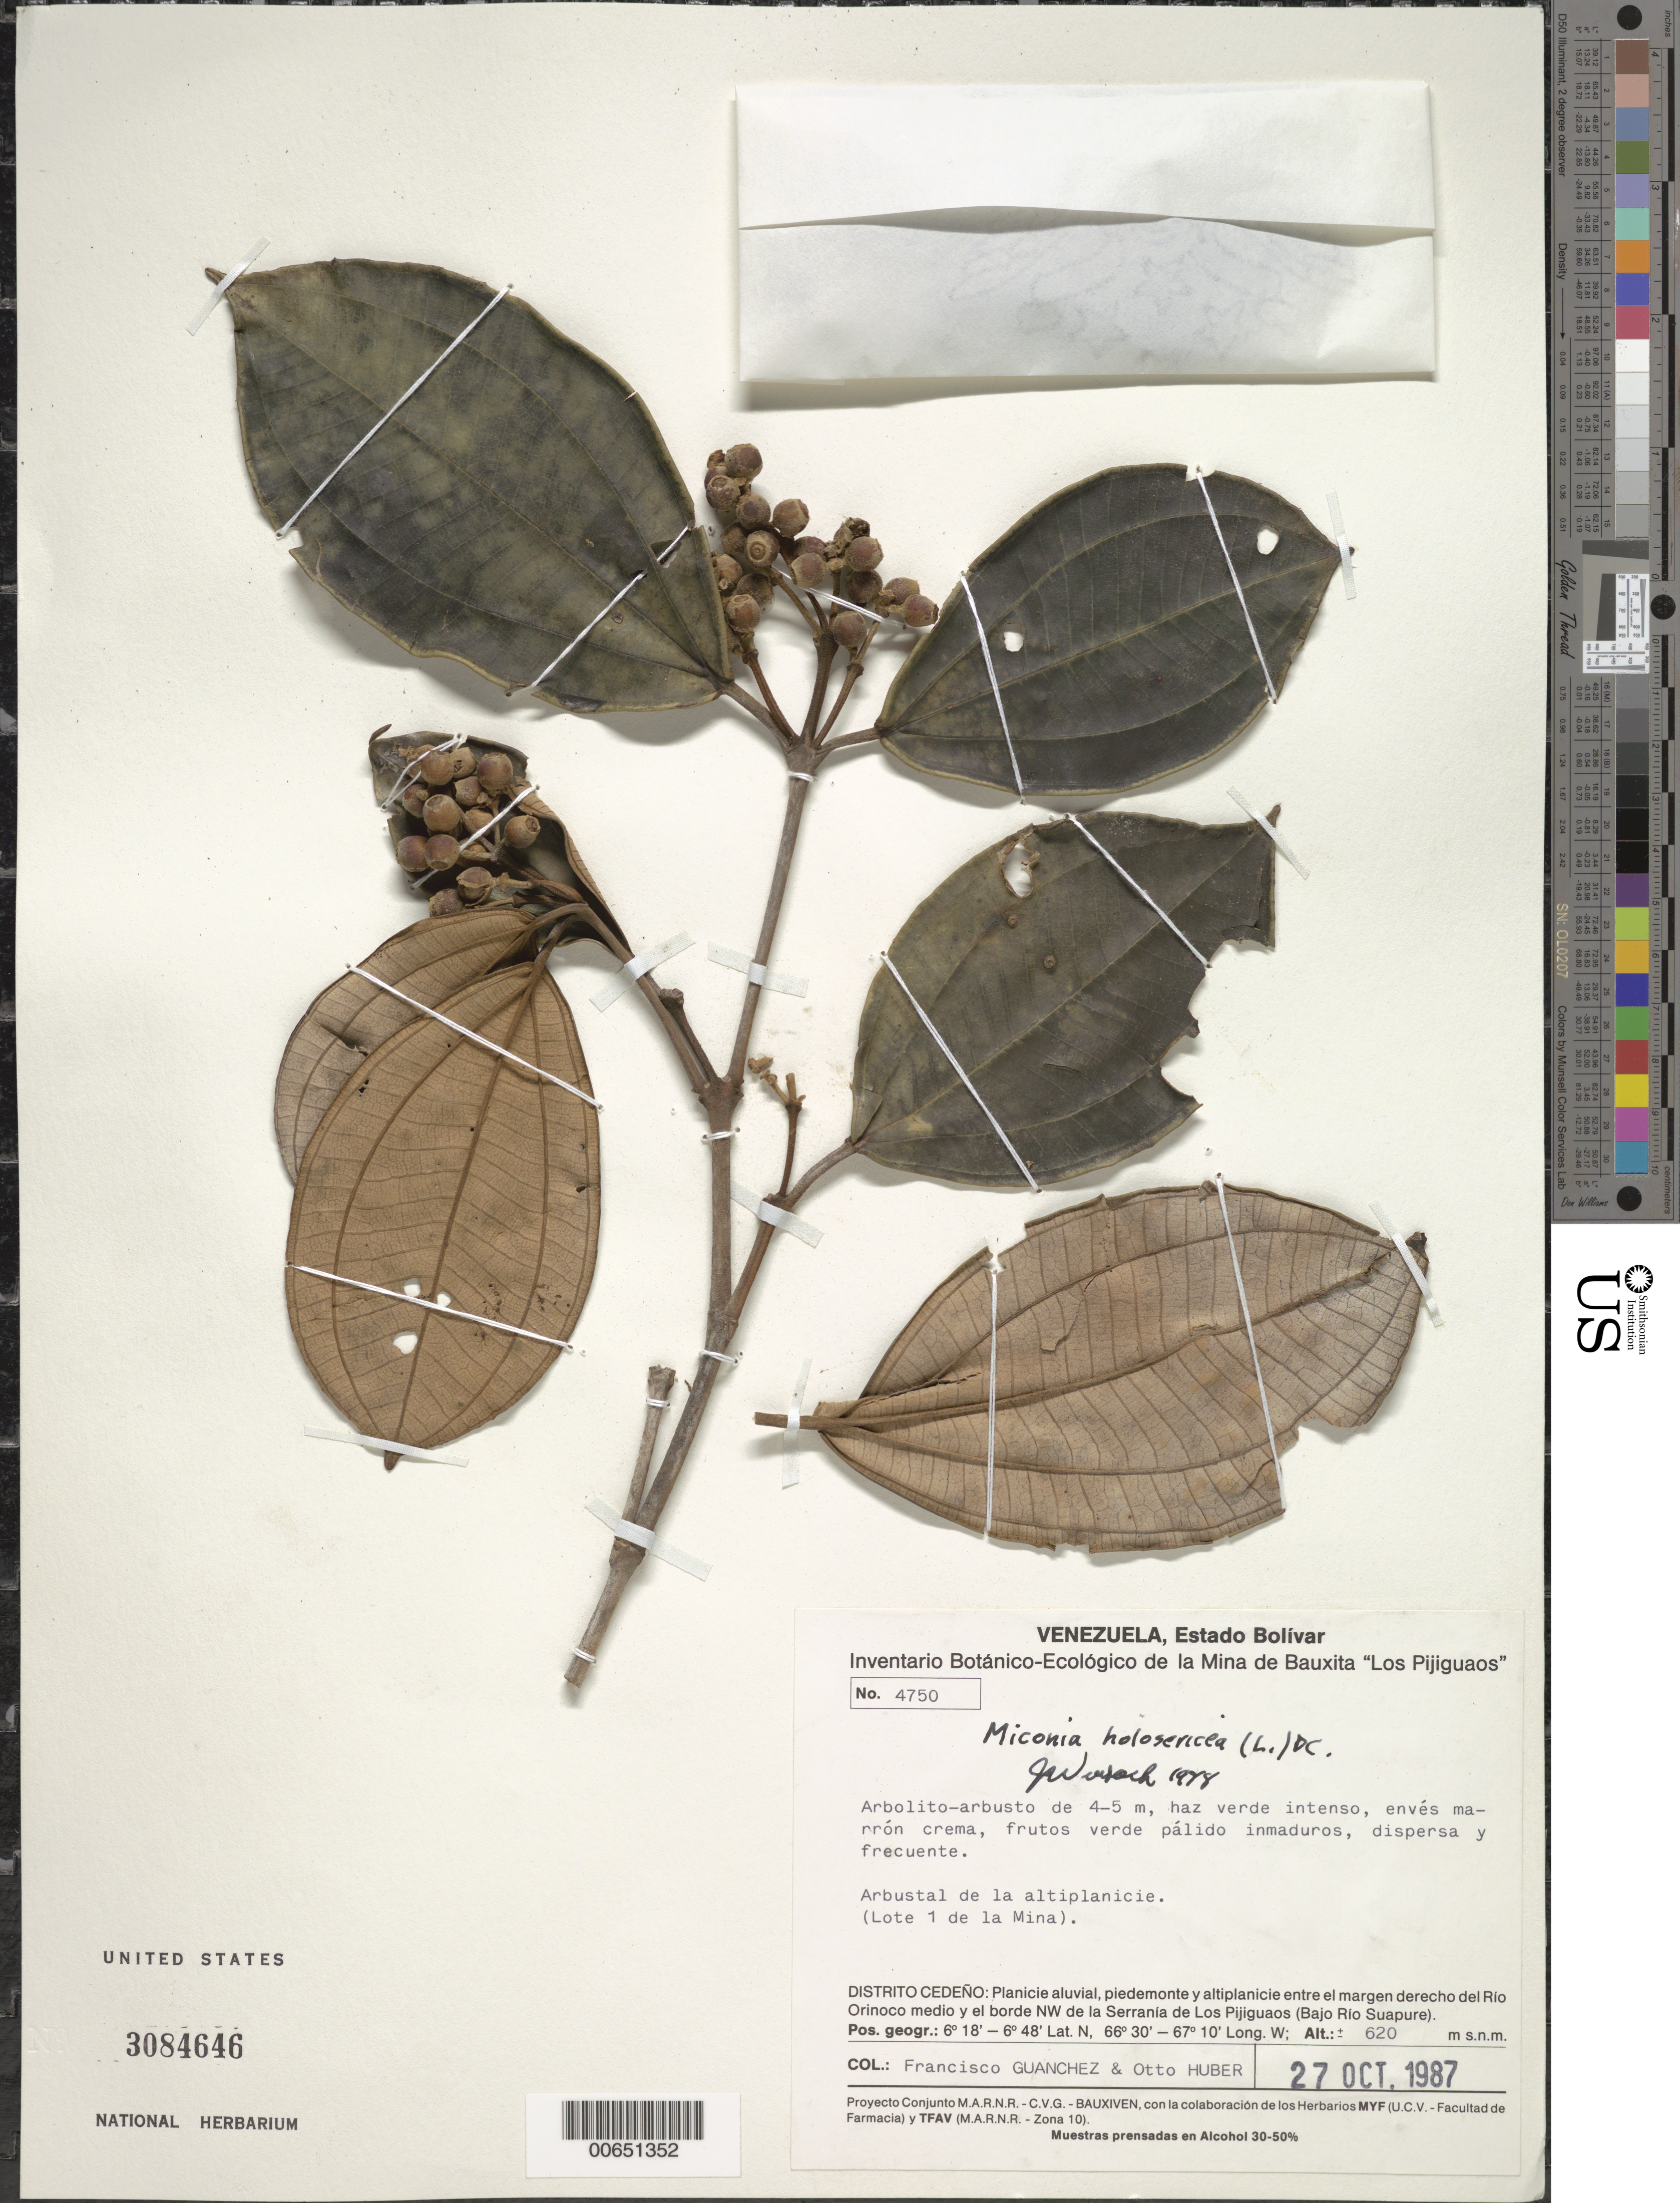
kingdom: Plantae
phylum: Tracheophyta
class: Magnoliopsida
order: Myrtales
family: Melastomataceae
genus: Miconia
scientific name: Miconia holosericea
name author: (L.) DC.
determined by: Wurdack, John J., (US), US (UNITED STATES)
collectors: F. Guánchez M. & O. Huber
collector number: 4750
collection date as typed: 27-Oct-87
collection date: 1987-10-27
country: Venezuela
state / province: Bolívar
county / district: Cedeño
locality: Río Orinoco medio to el borde NW de la Serrania de Los Pijiguaos (Bajo Río Suapure)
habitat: Planicie aluvial, pidemonte y altiplanicie, arbustal de la altiplanicie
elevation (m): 620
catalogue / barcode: US 3084646